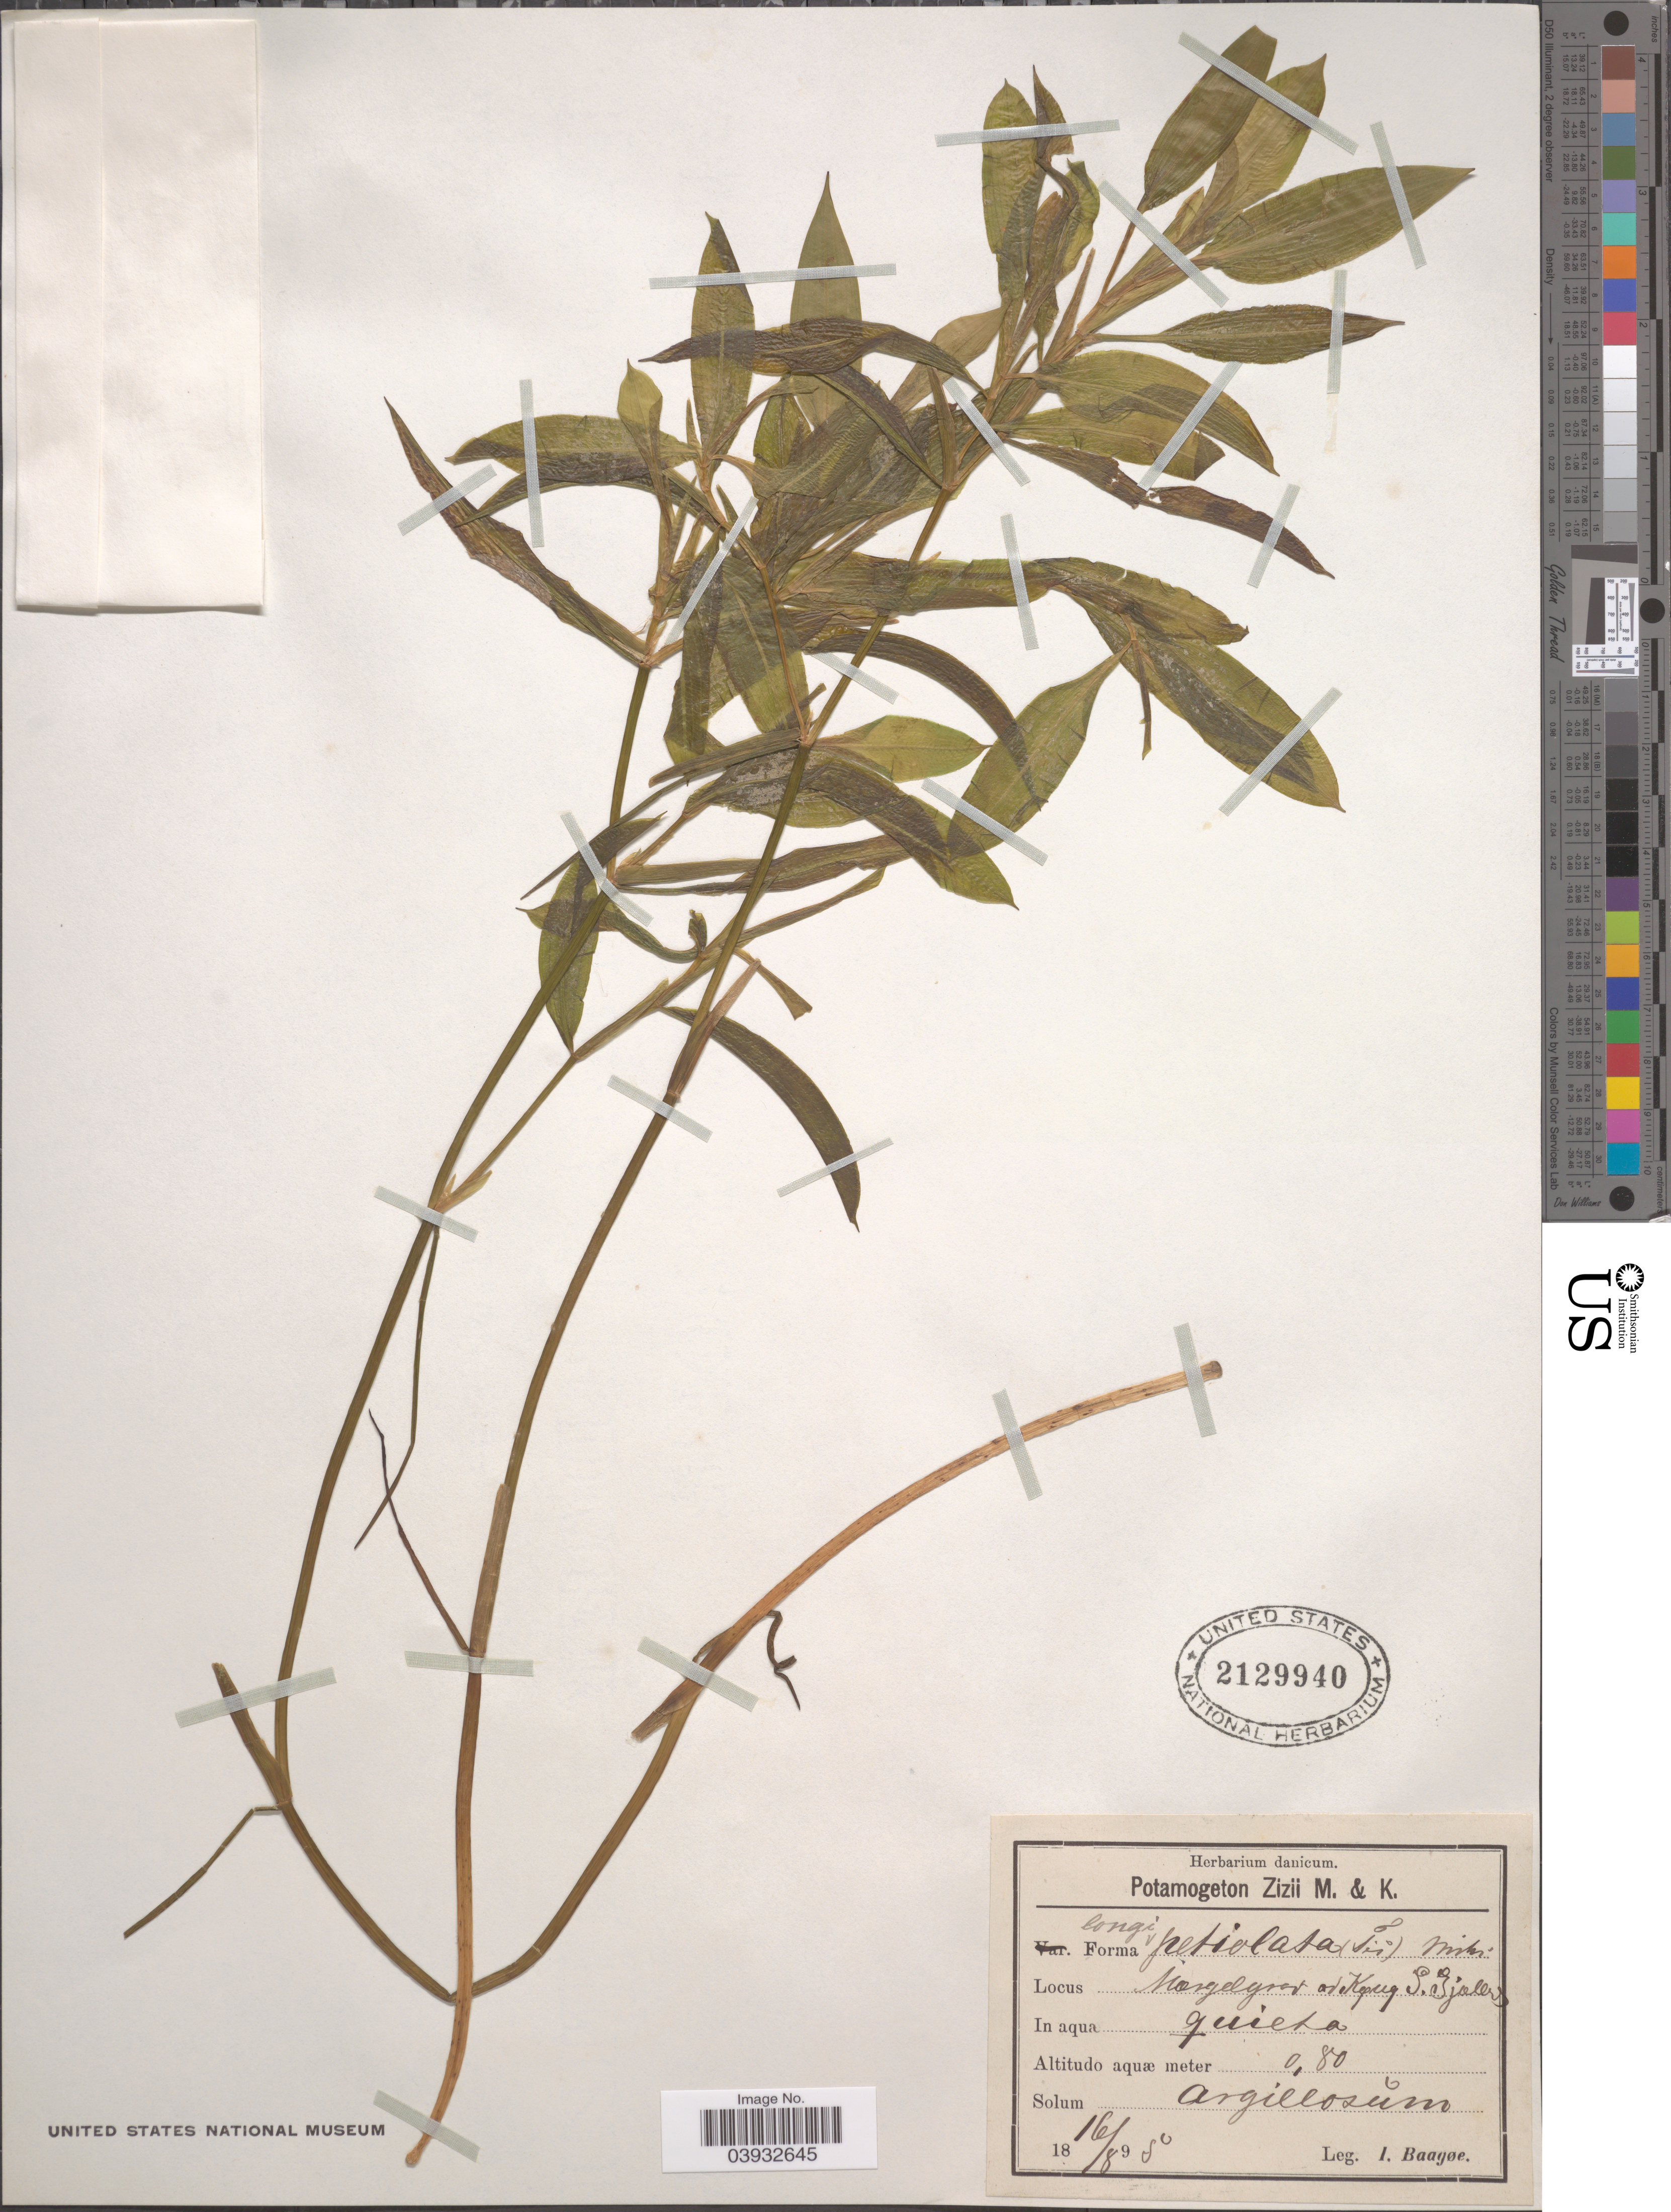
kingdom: Plantae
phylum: Tracheophyta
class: Liliopsida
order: Alismatales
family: Potamogetonaceae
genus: Potamogeton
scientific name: Potamogeton zizii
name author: Mert. & W.D.J. Koch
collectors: I. Baagøe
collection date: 1898-08-16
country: Denmark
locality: Morgelgrat ad Kepug S. Sjaell. [interpreted]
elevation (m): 0.8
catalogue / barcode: US 2129940